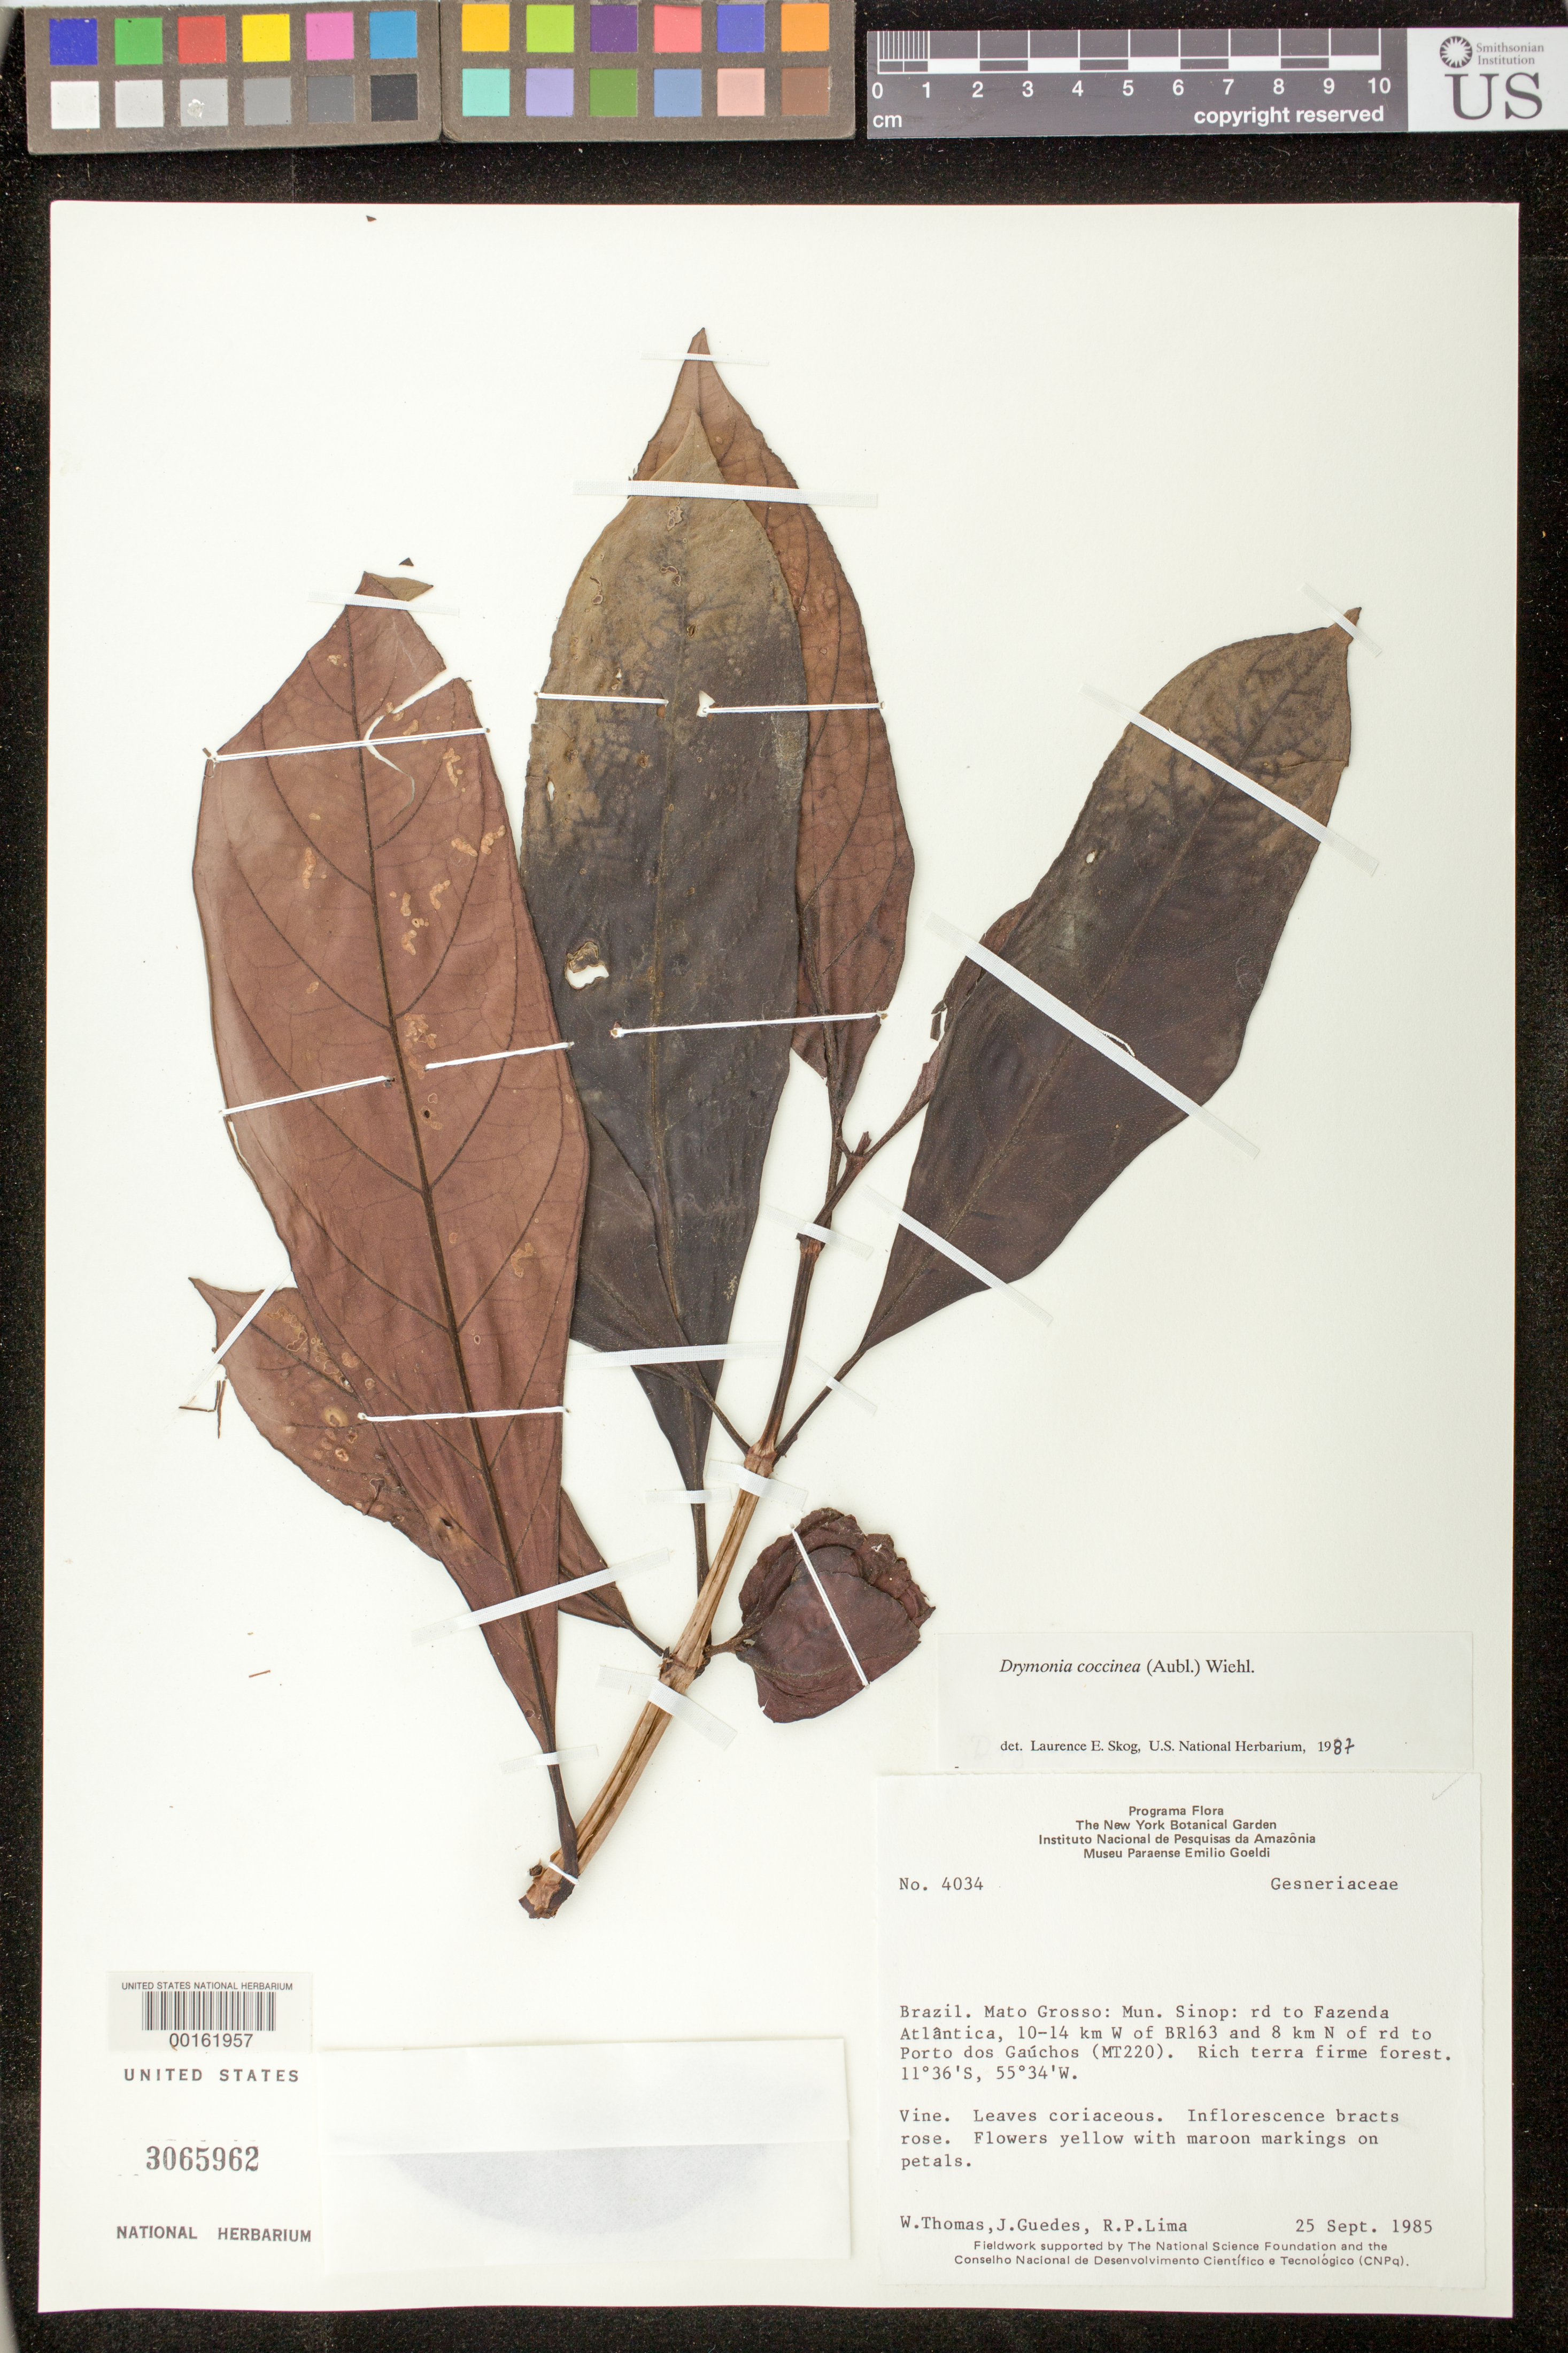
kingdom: Plantae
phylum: Tracheophyta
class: Magnoliopsida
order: Lamiales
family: Gesneriaceae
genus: Drymonia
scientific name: Drymonia coccinea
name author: (Aubl.) Wiehler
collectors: W. W. Thomas, J. Guedes & R. P. Lima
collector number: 4034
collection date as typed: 25 Sep 1985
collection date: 1985-09-25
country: Brazil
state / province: Mato Grosso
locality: Mun. Sinop, rd to Fazenda Atlantica, 10-14 km W of BR 163 and 8 km N of rd to Porto dos Gauchos (MT220)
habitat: Rich terra firme forest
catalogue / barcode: US 3065962